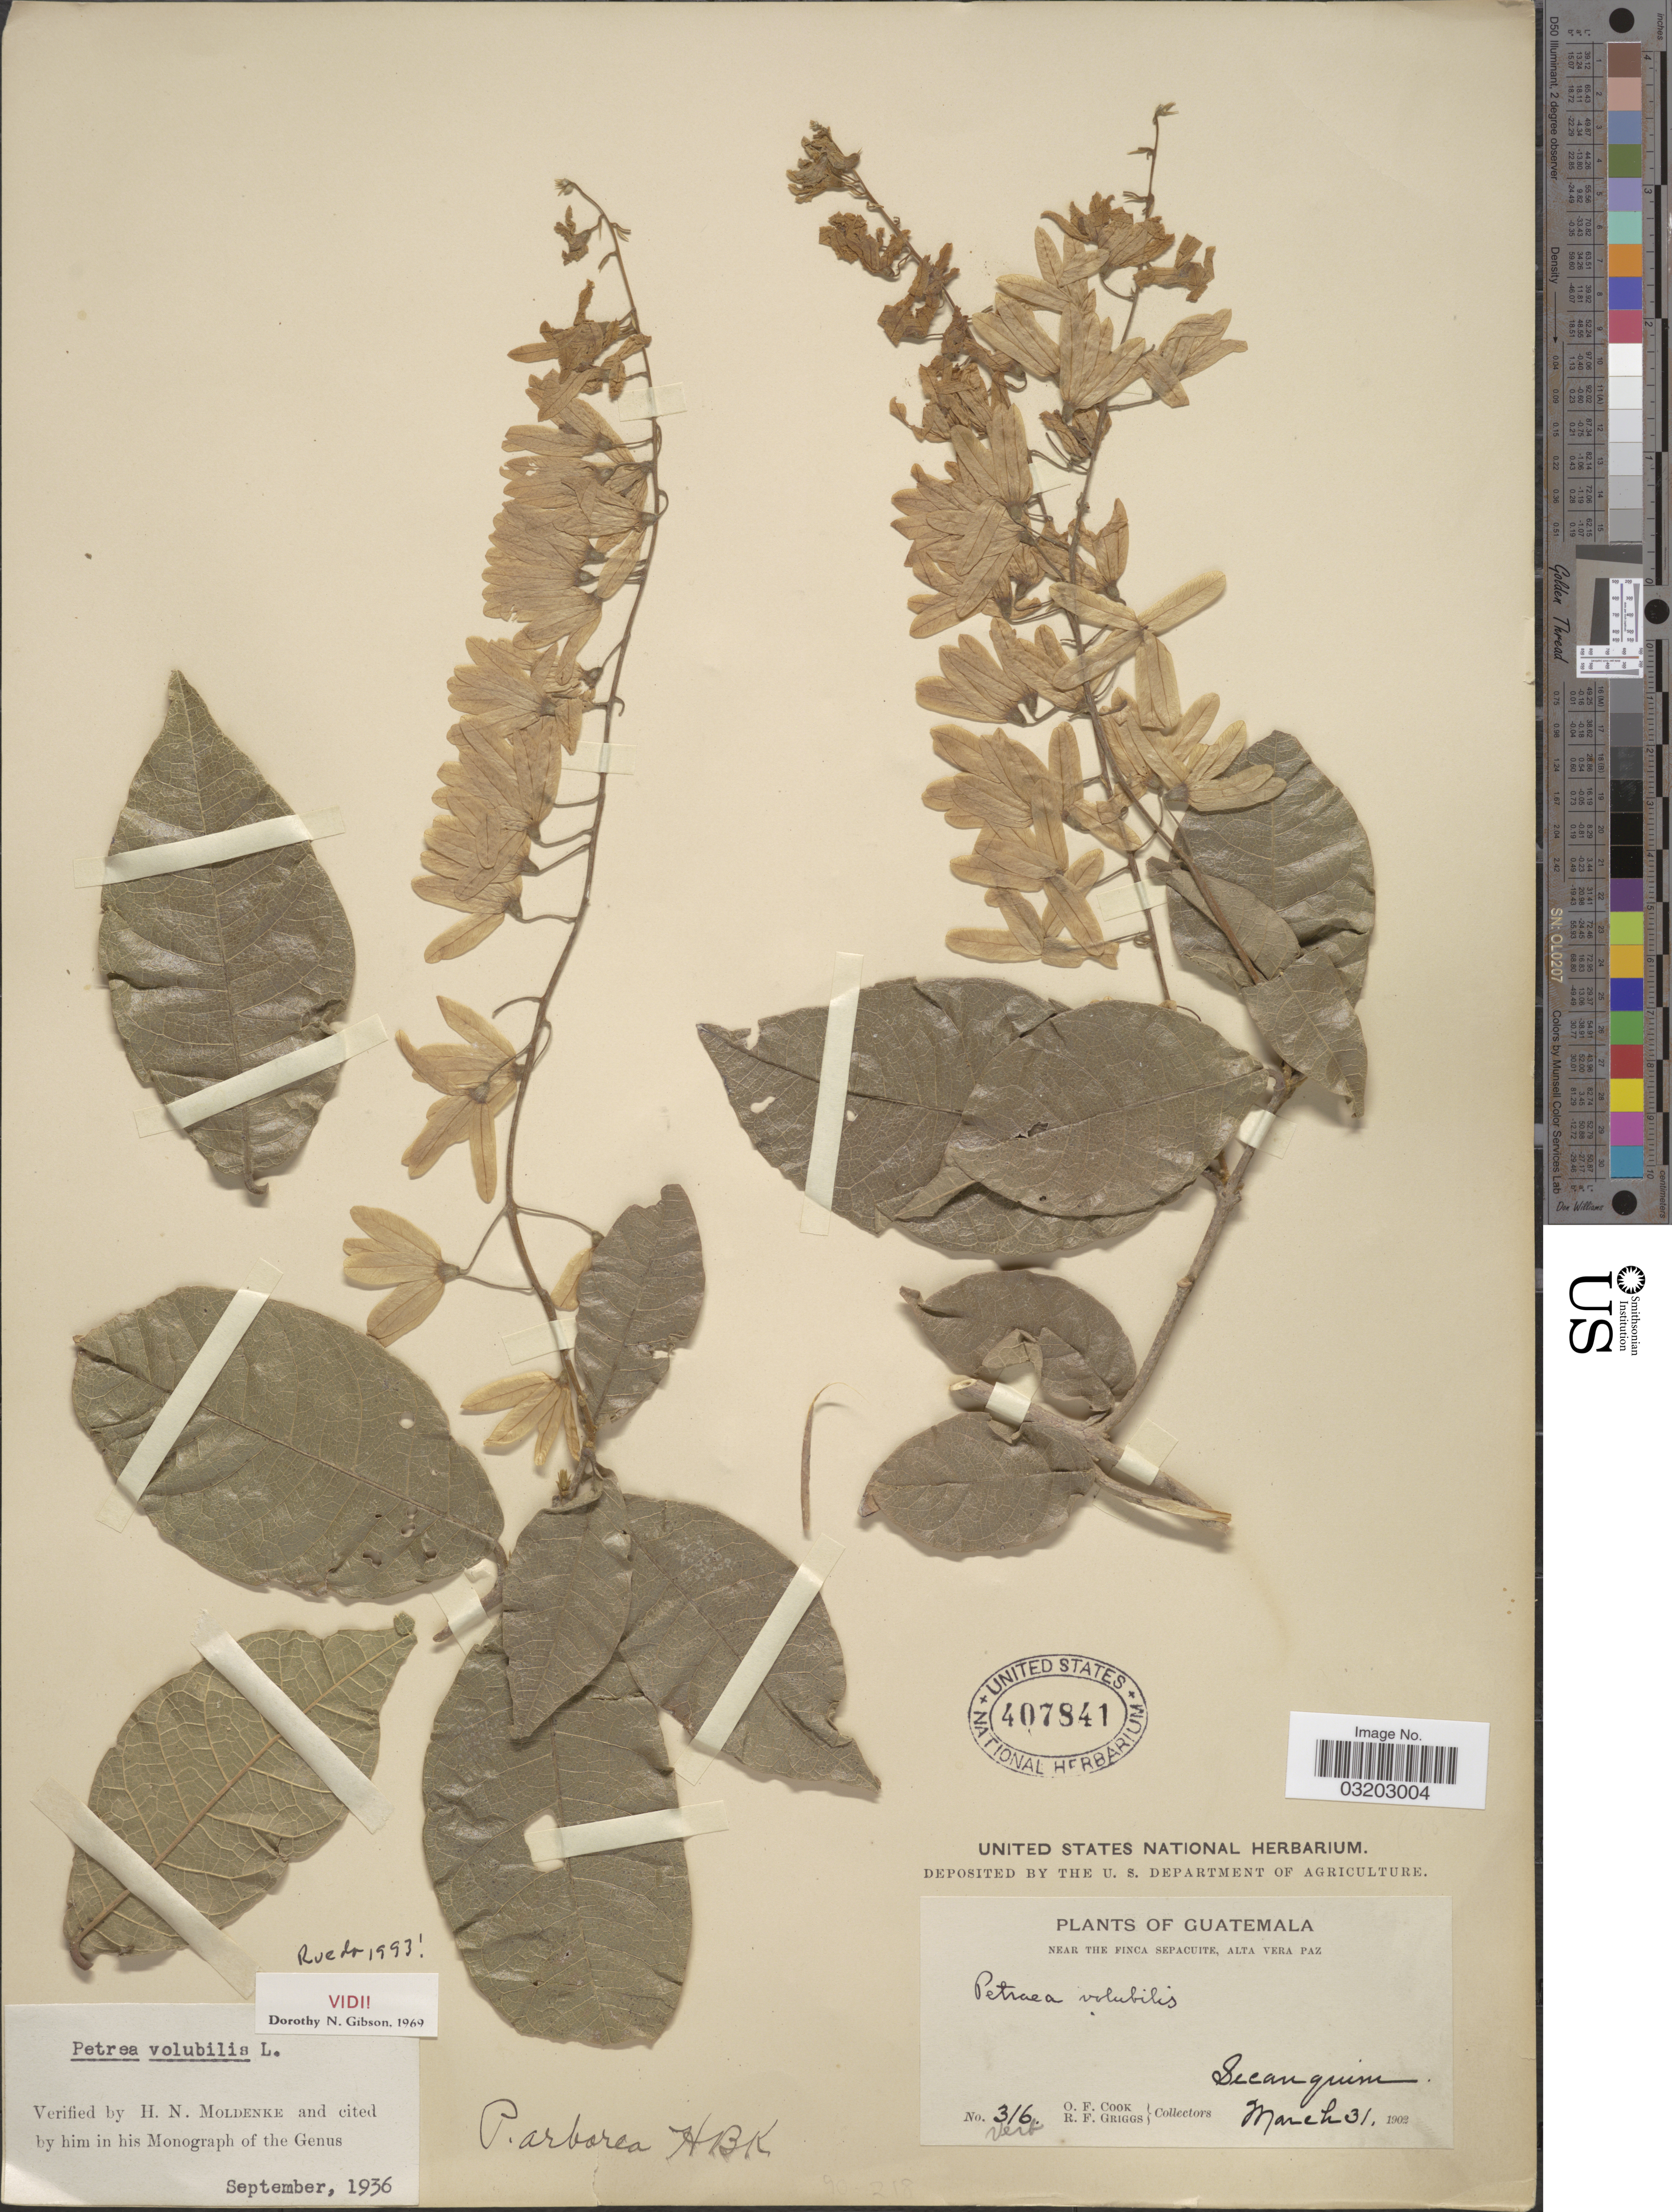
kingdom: Plantae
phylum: Tracheophyta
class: Magnoliopsida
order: Lamiales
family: Verbenaceae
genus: Petrea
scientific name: Petrea volubilis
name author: L.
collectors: O. F. Cook & R. F. Griggs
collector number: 316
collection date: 1902-03-31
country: Guatemala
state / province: Alta Verapaz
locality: Near The Finca Sepacuite, Secanquim.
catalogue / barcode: US 407841